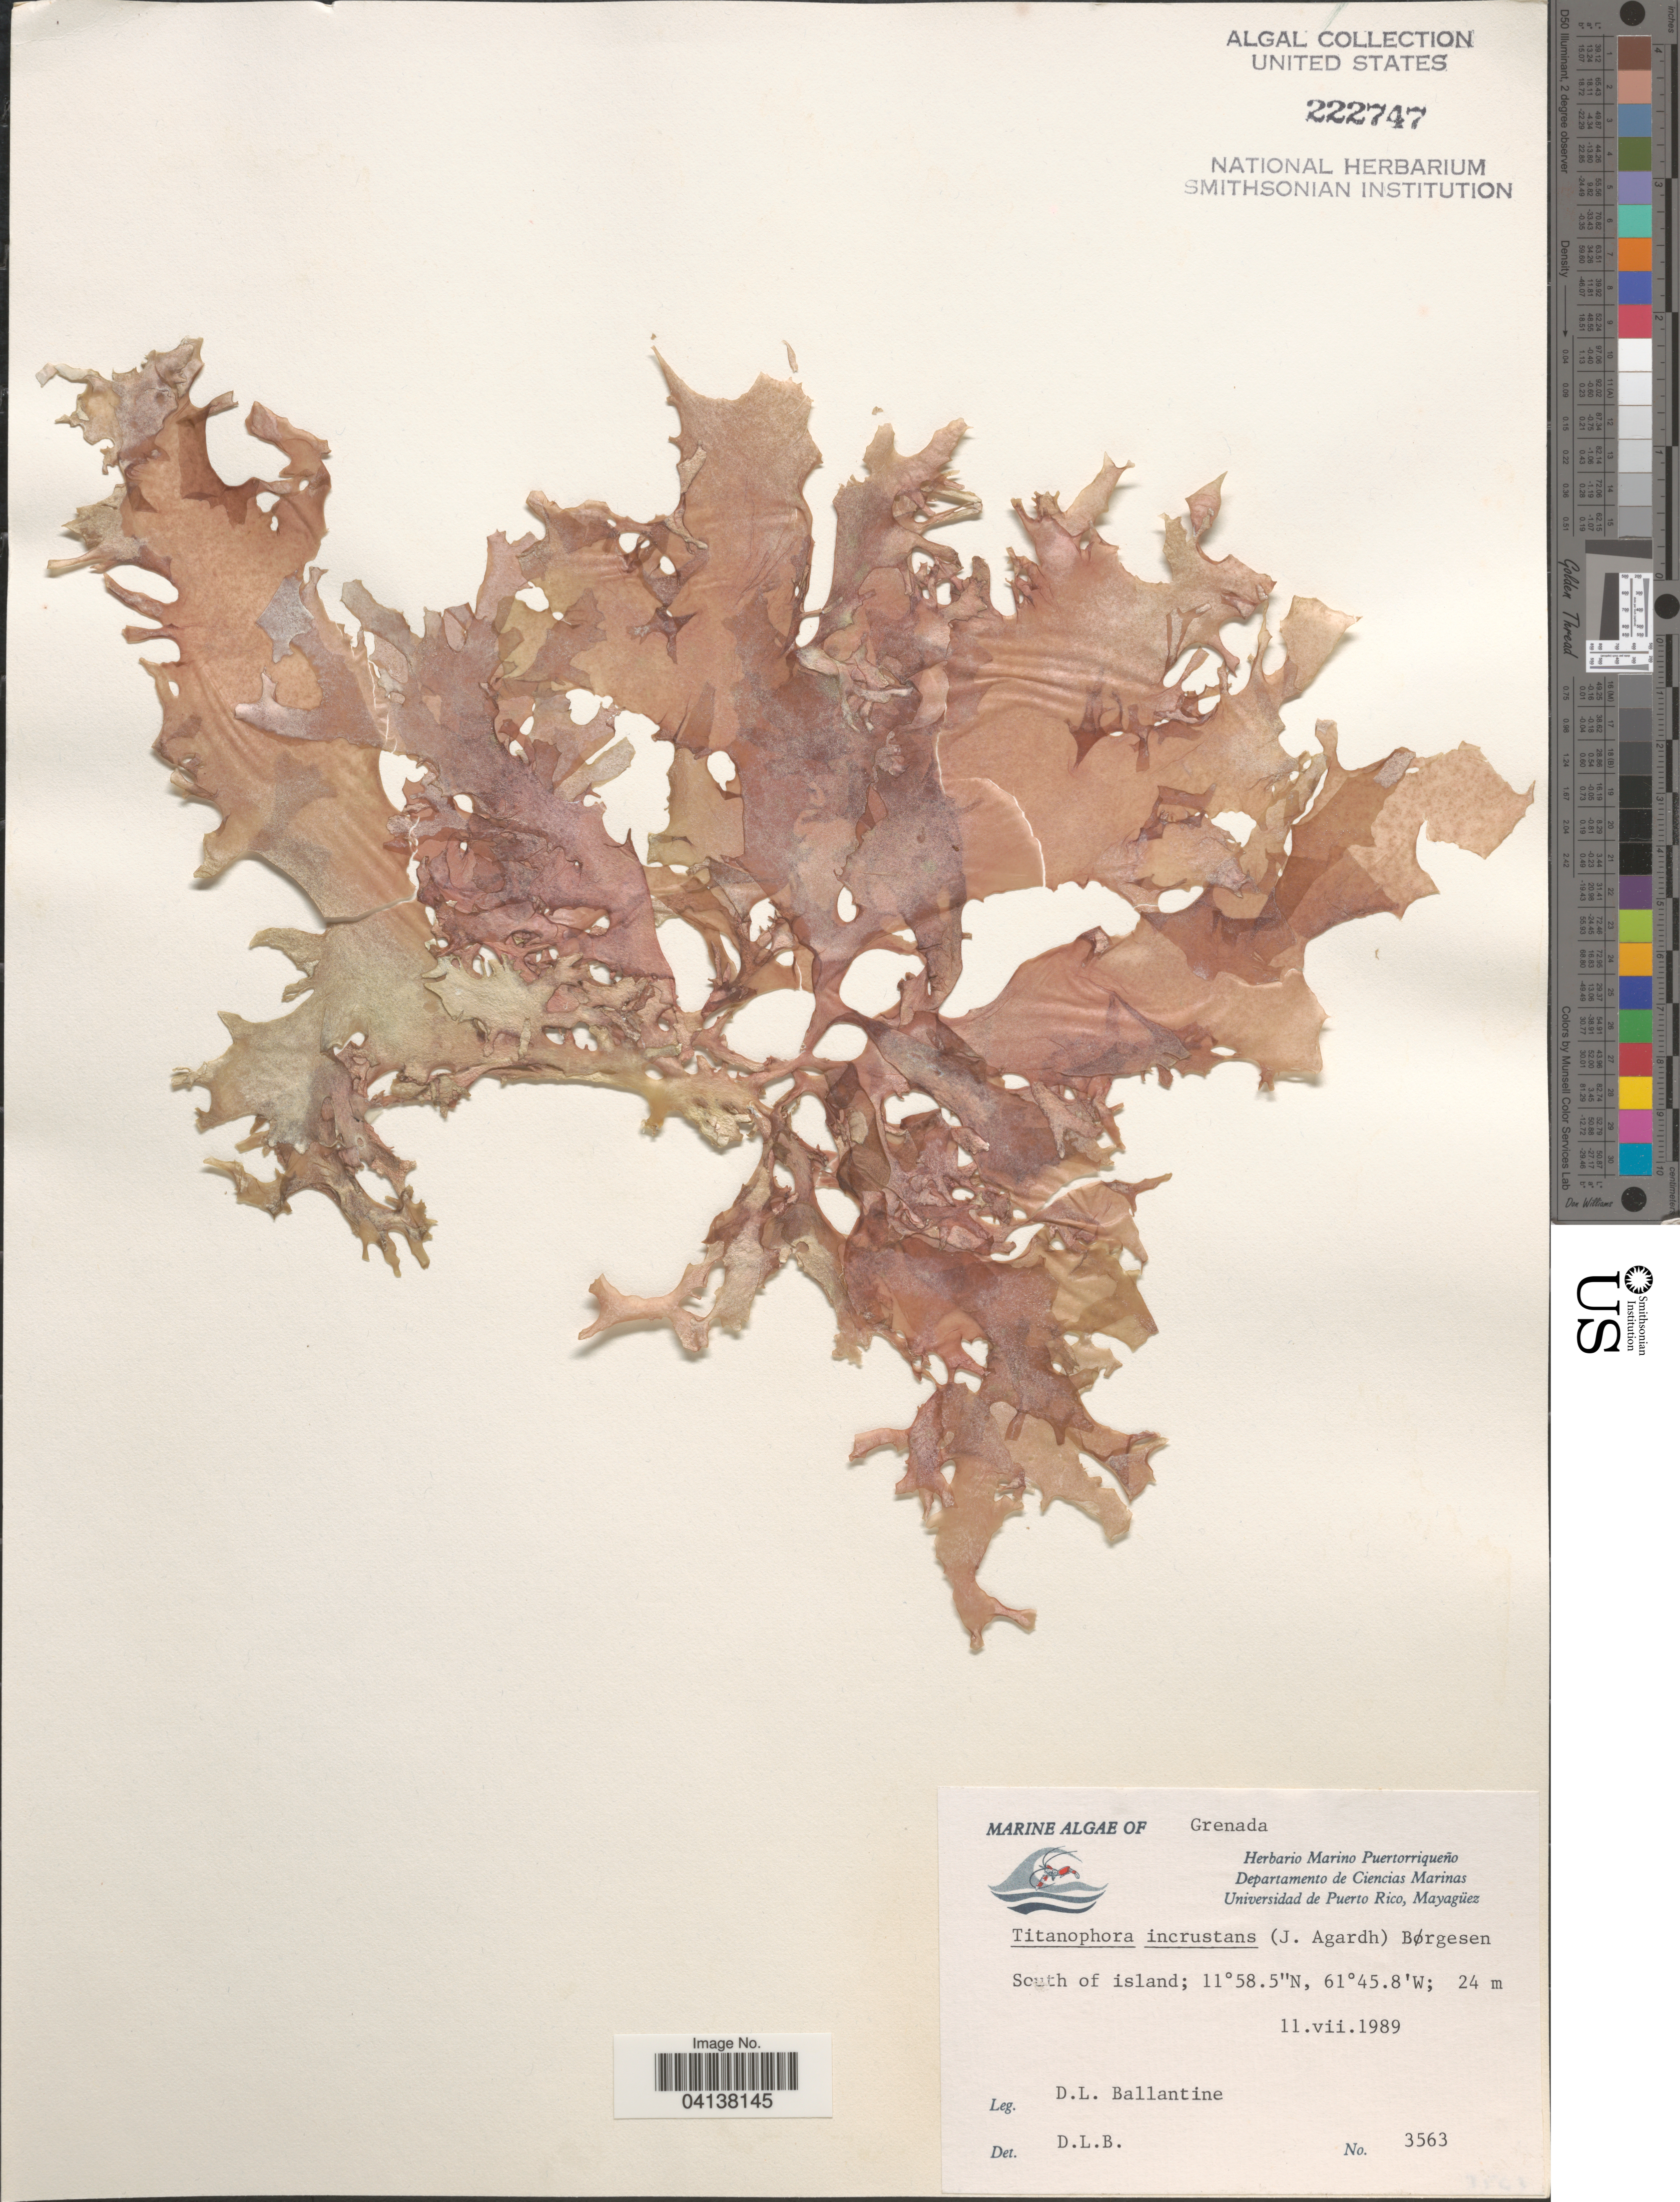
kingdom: Plantae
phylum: Rhodophyta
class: Florideophyceae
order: Nemastomatales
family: Schizymeniaceae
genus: Titanophora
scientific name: Titanophora incrustans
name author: (J. Agardh) Boerg.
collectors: D.L. Ballantine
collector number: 3563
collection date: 1989-07-11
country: Grenada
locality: South of island.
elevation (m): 24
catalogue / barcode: US 222747